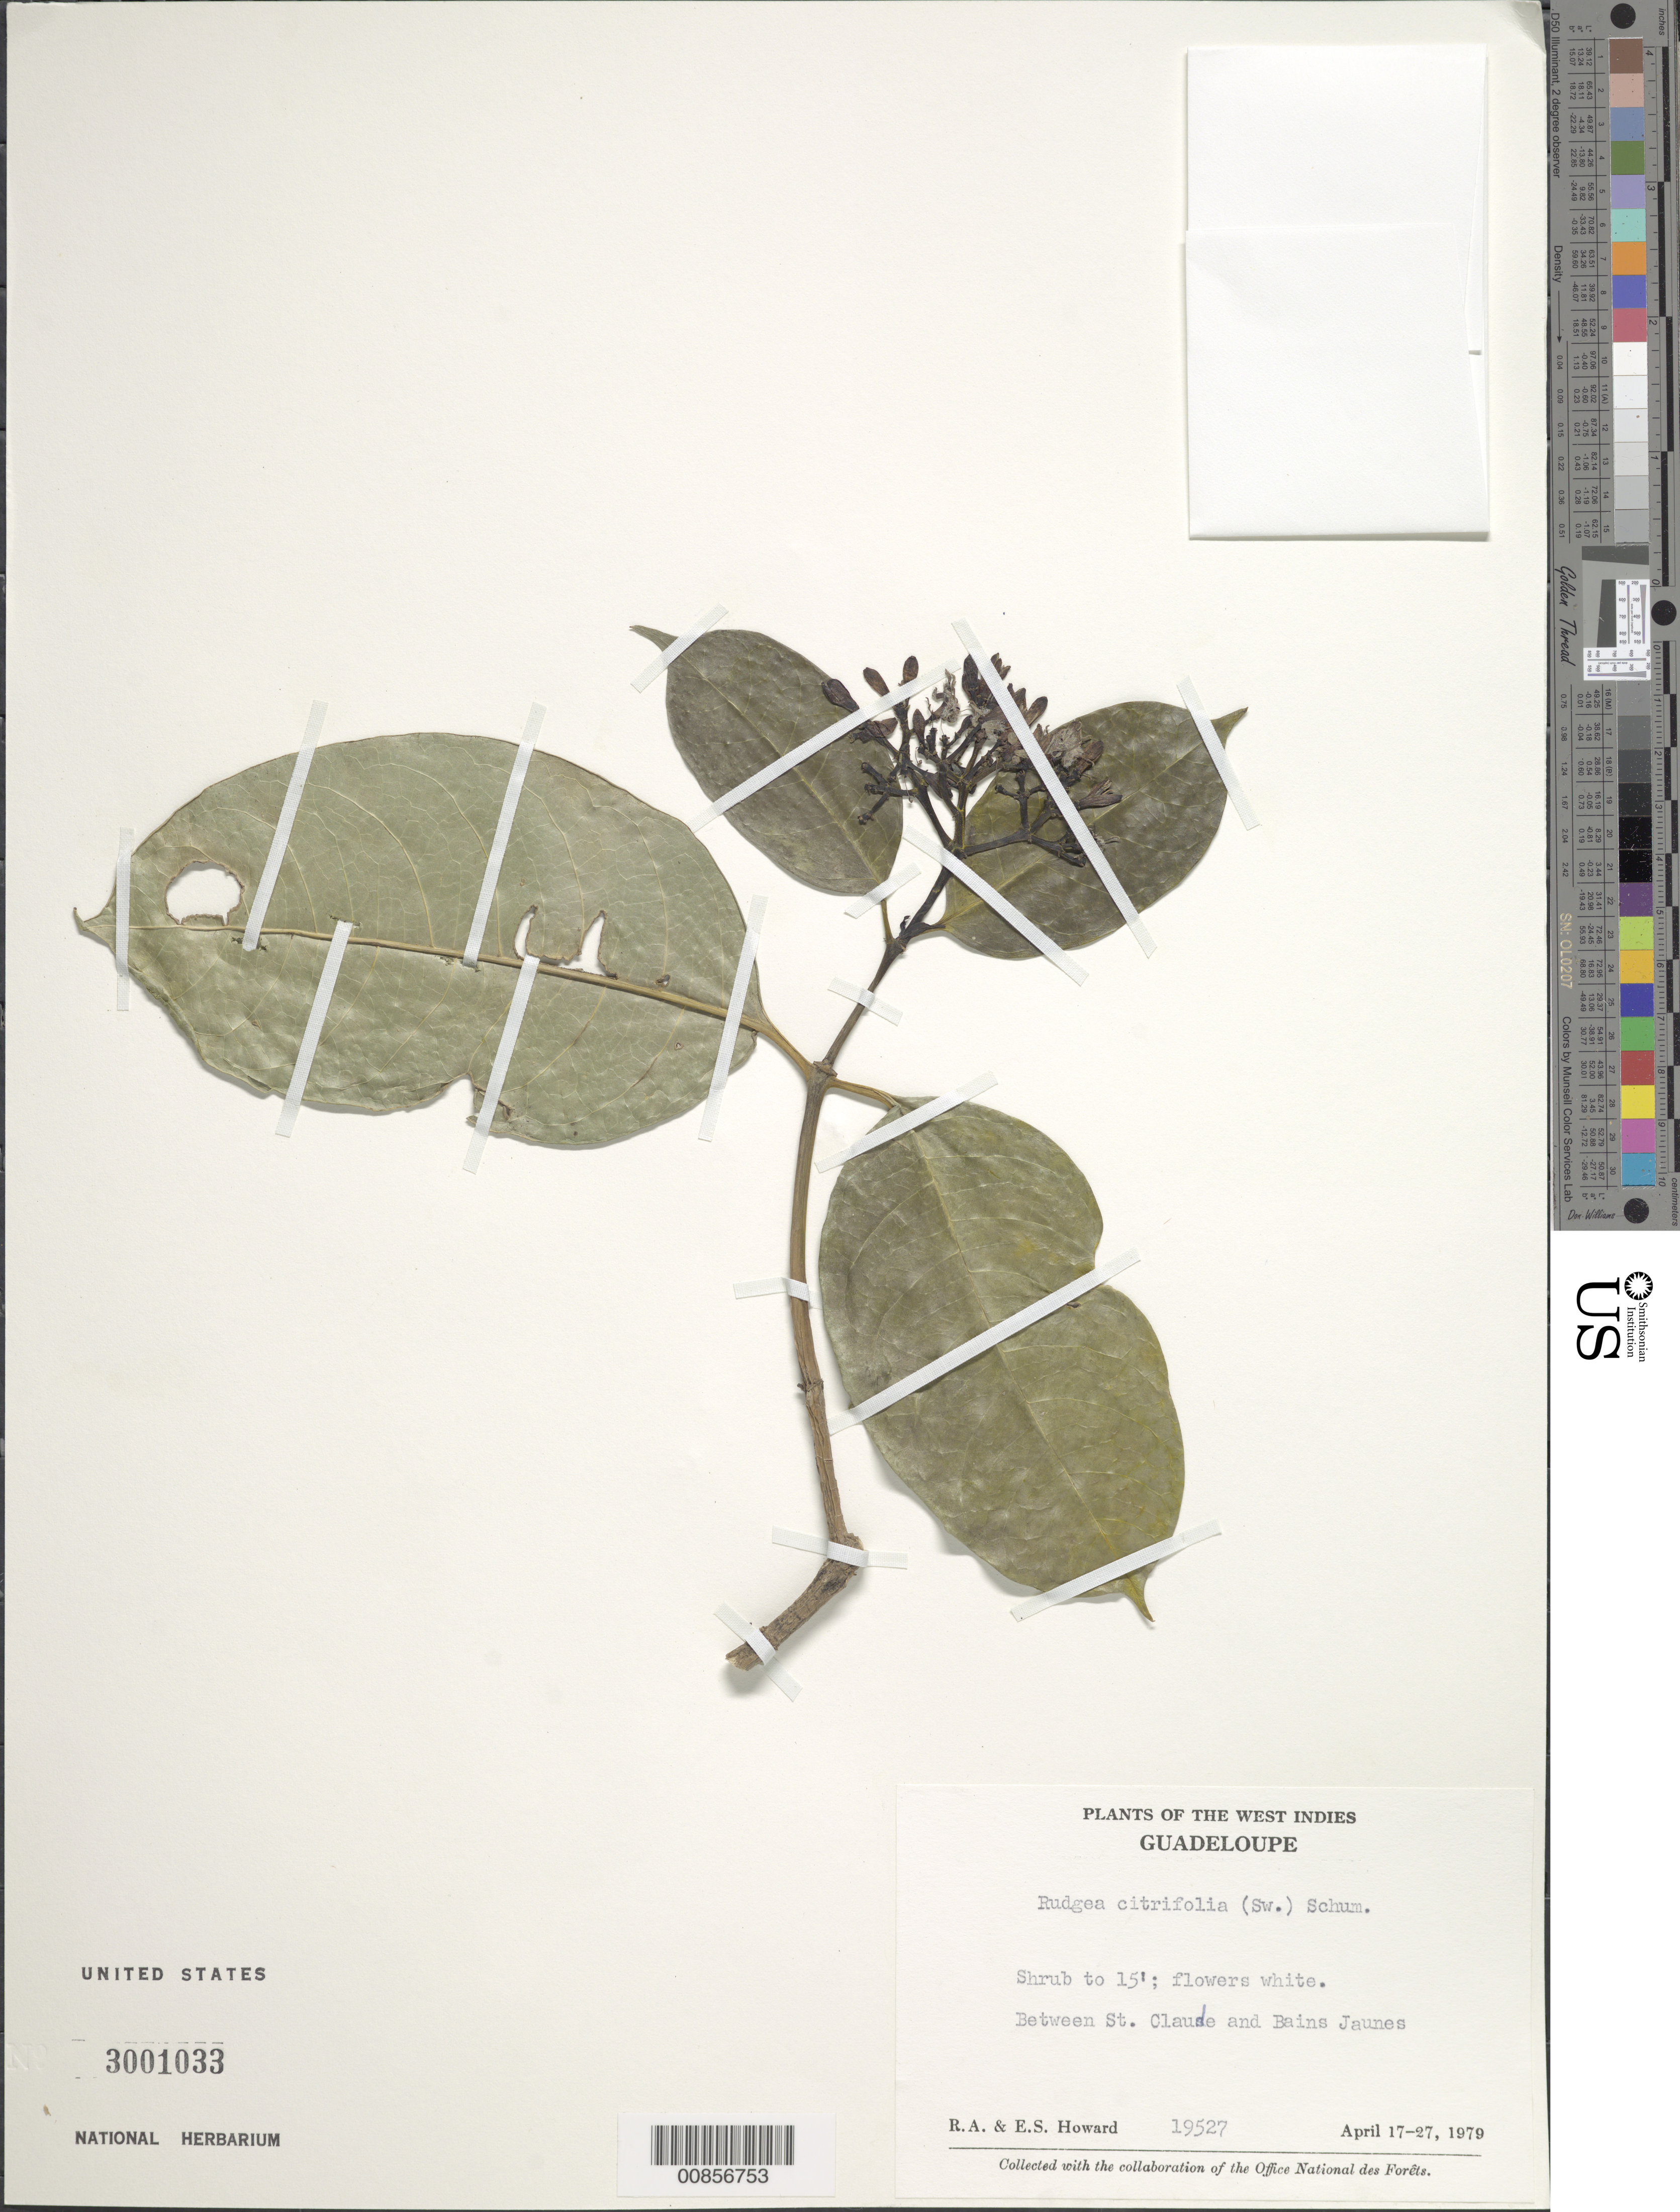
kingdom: Plantae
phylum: Tracheophyta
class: Magnoliopsida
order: Gentianales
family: Rubiaceae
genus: Rudgea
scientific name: Rudgea citrifolia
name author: (Sw.) K. Schum.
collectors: R. A. Howard & E. S. Howard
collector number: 19527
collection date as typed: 17 Apr 1979 to 27 Apr 1979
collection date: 1979-04-17/1979-04-27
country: Guadeloupe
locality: Between St. Claude and Bains Jaunes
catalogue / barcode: US 3001033